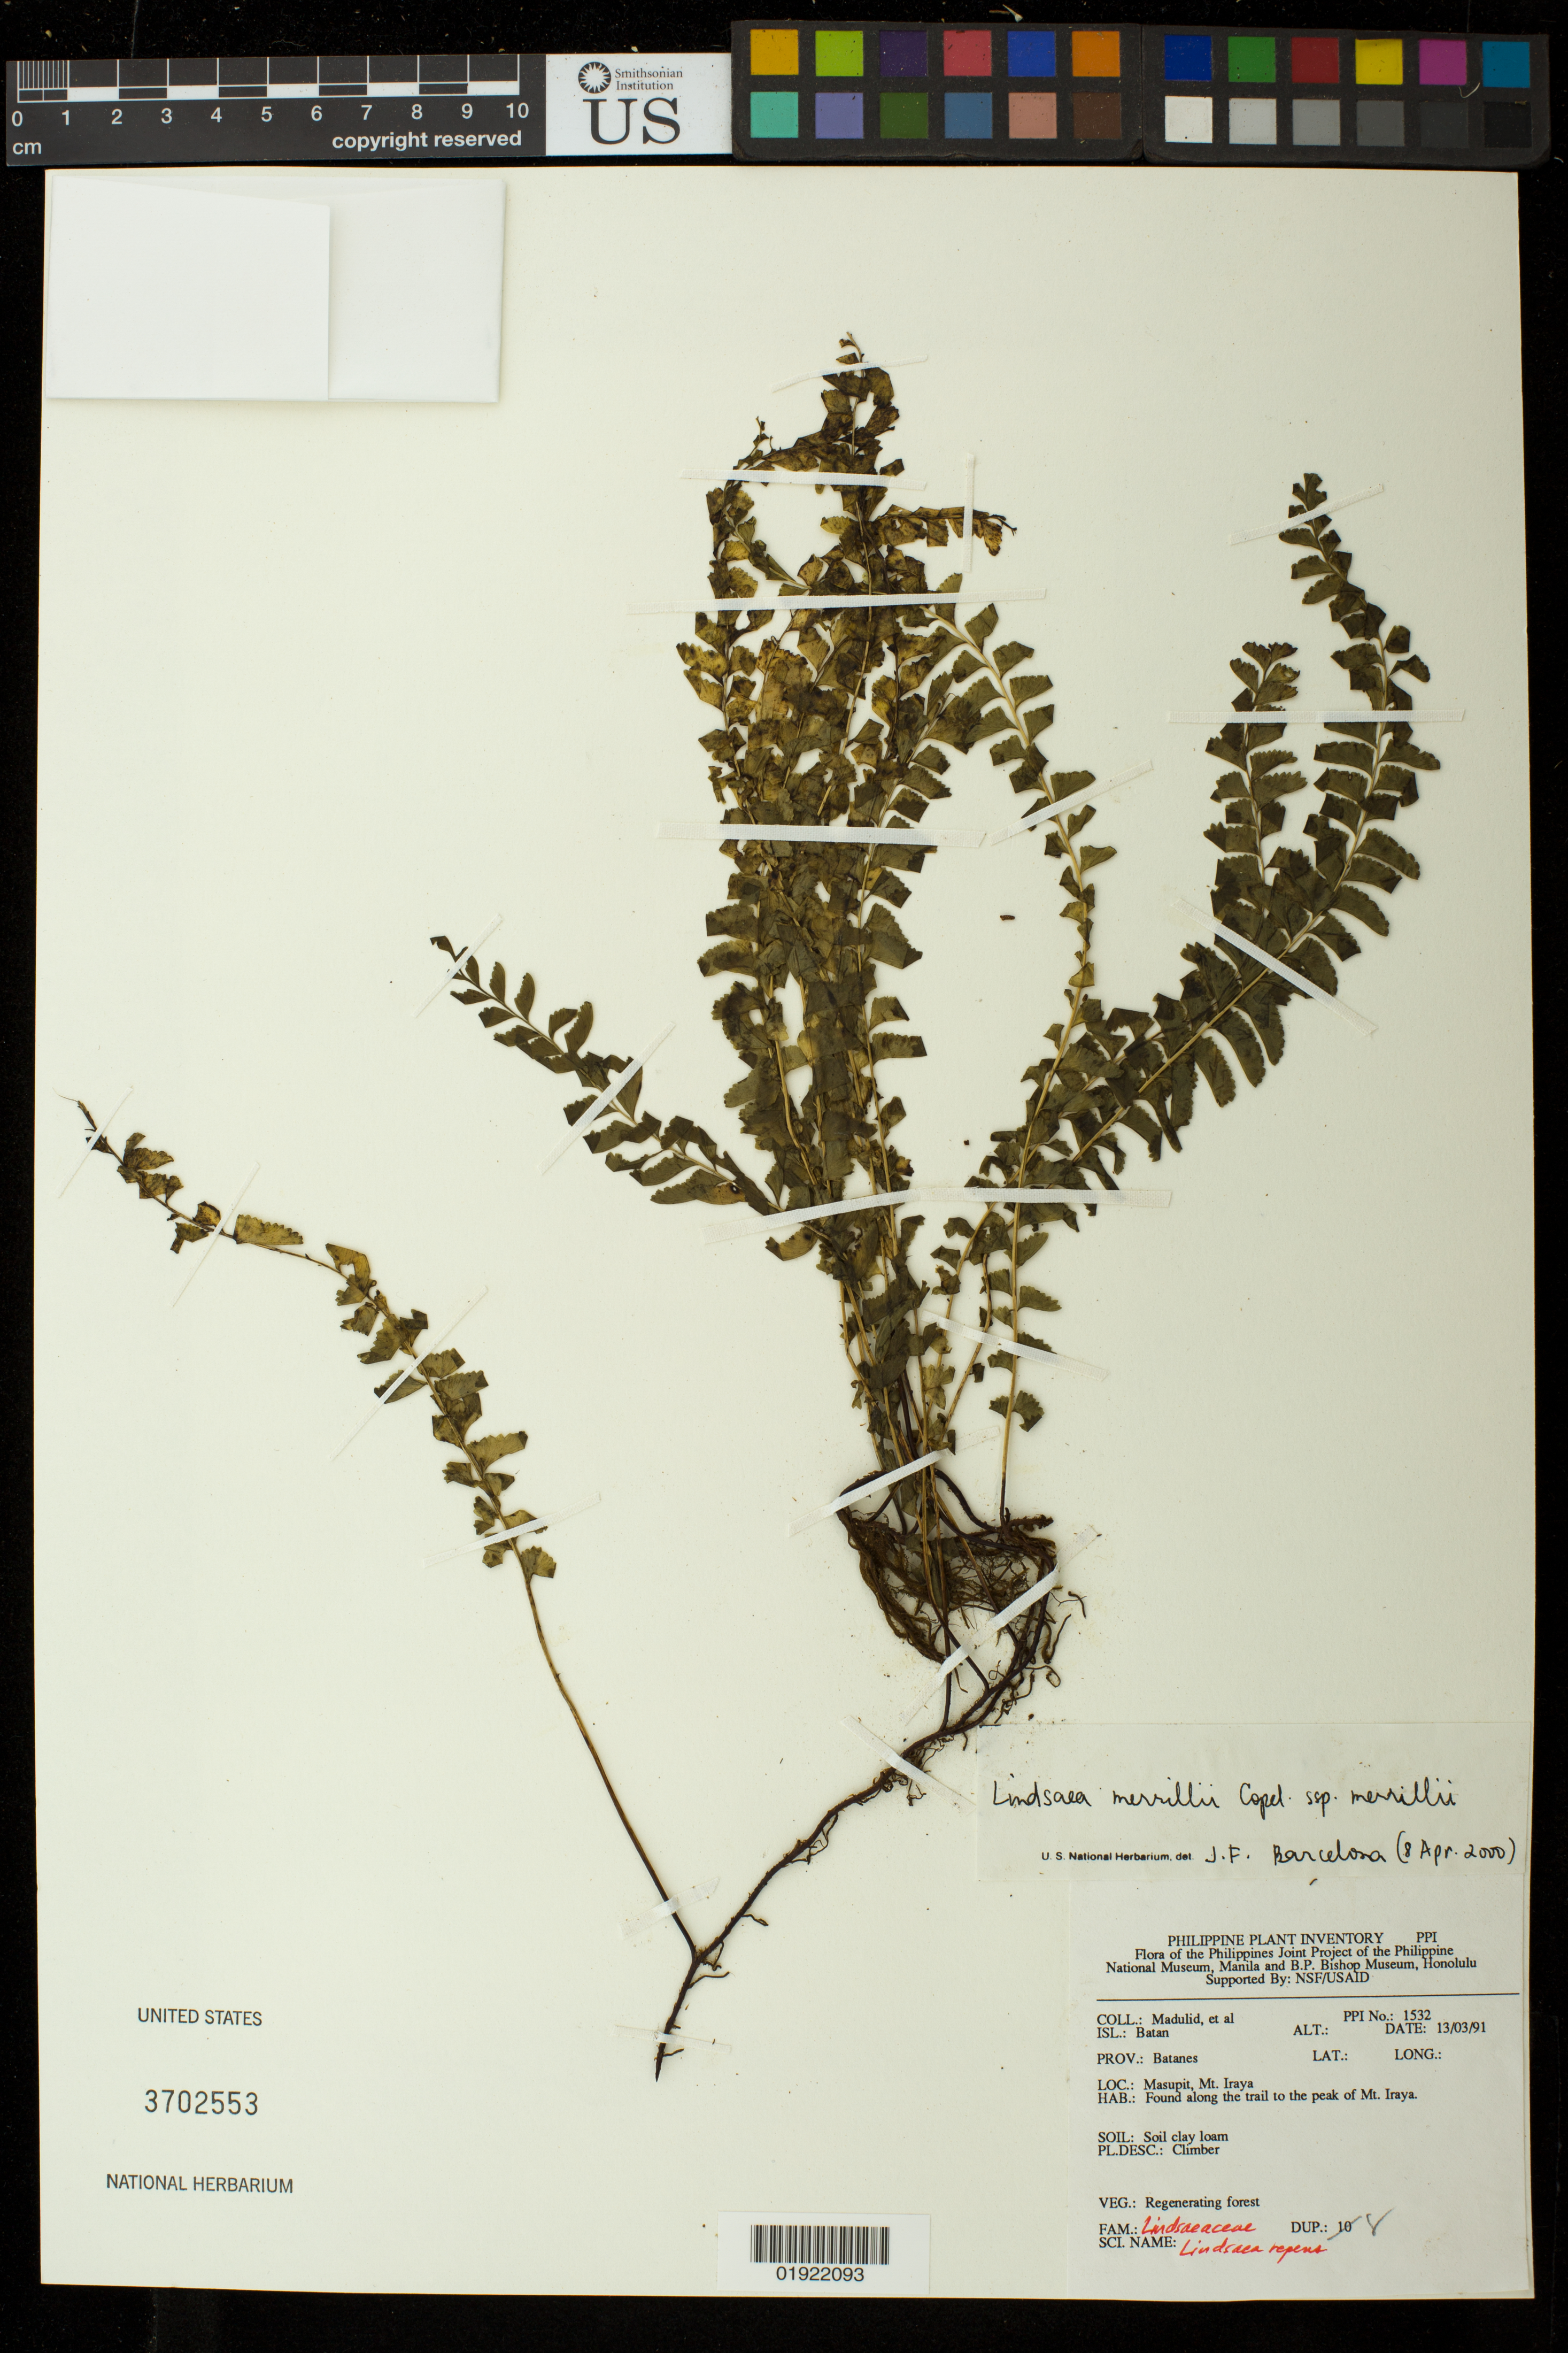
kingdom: Plantae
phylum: Tracheophyta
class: Polypodiopsida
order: Polypodiales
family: Lindsaeaceae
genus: Lindsaea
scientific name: Lindsaea merrillii subsp. merrillii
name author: Copel.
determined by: Barcelona, Julie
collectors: D. Madulid et al.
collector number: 1532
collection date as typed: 13/03/91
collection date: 1991-03-13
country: Philippines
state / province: Cagayan Valley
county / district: Batanes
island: Batan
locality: Masupit, Mt. Iraya, found along the trail to the peak of Mt. Iraya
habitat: soil clay loam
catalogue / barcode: US 3702553